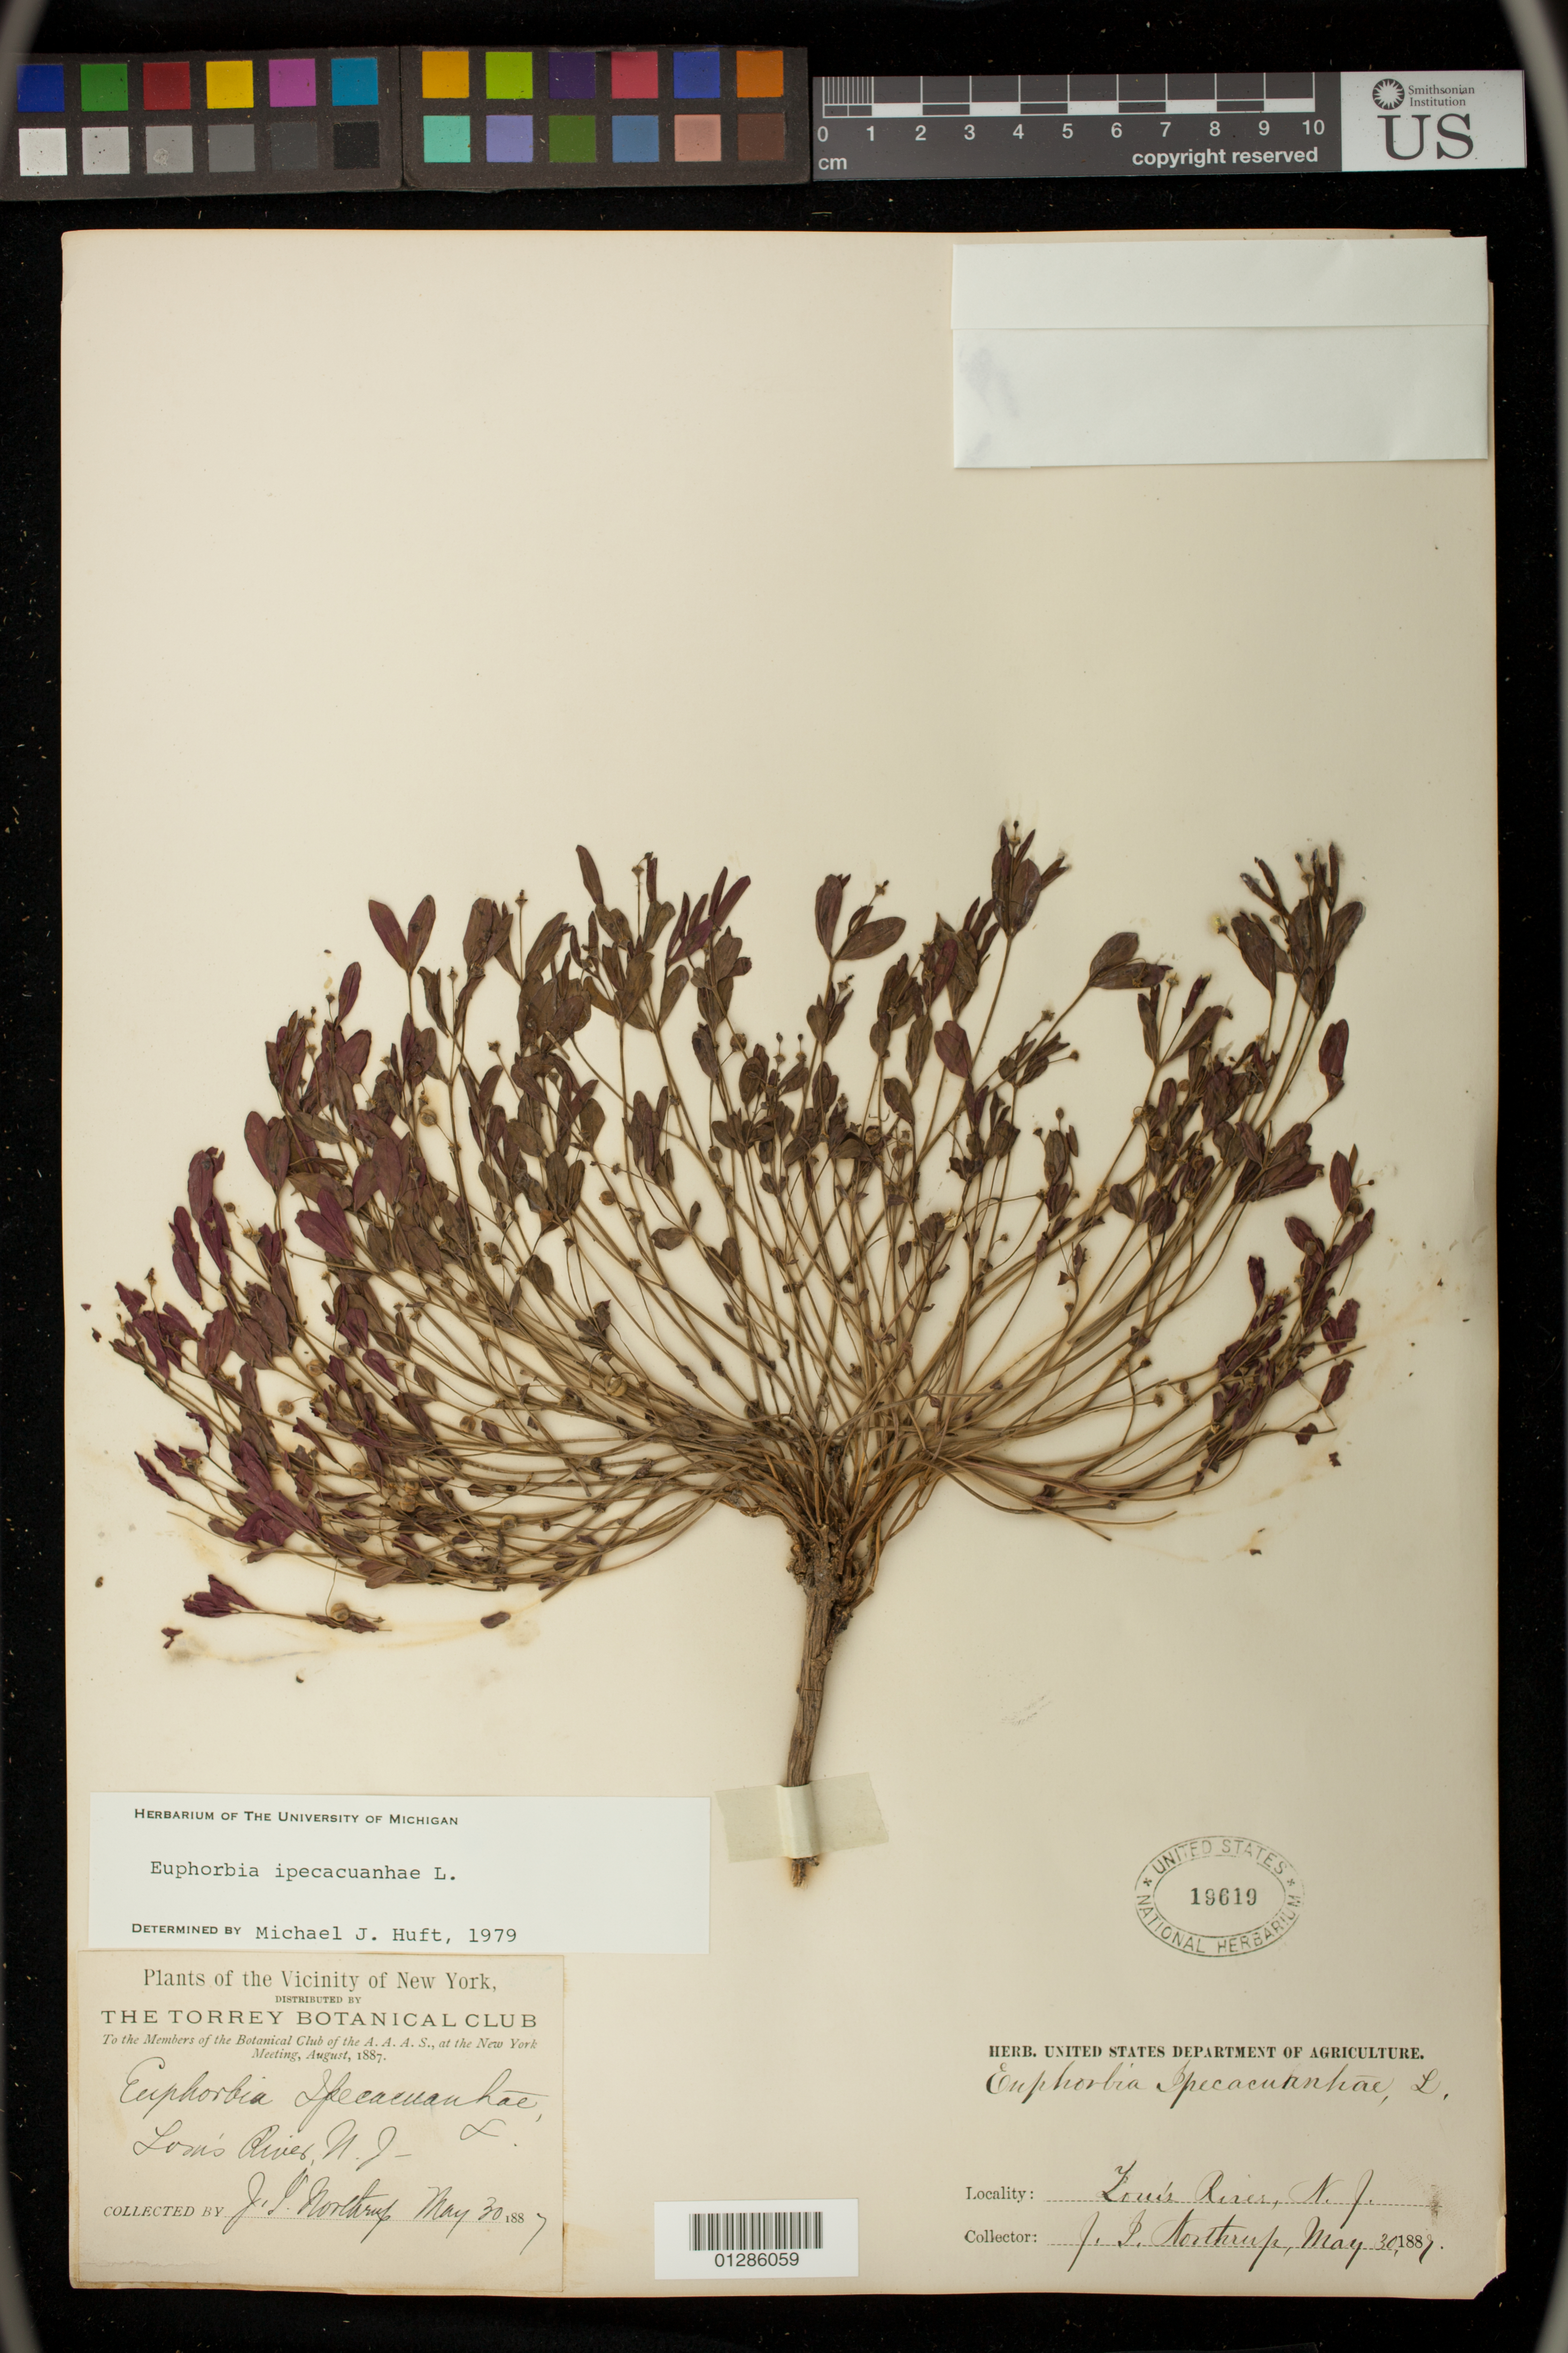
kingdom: Plantae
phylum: Tracheophyta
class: Magnoliopsida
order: Malpighiales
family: Euphorbiaceae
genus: Euphorbia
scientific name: Euphorbia ipecacuanhae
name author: L.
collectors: J. Northrup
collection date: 1887-05-30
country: United States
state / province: New Jersey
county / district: Ocean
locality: Toms River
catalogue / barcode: US 19619